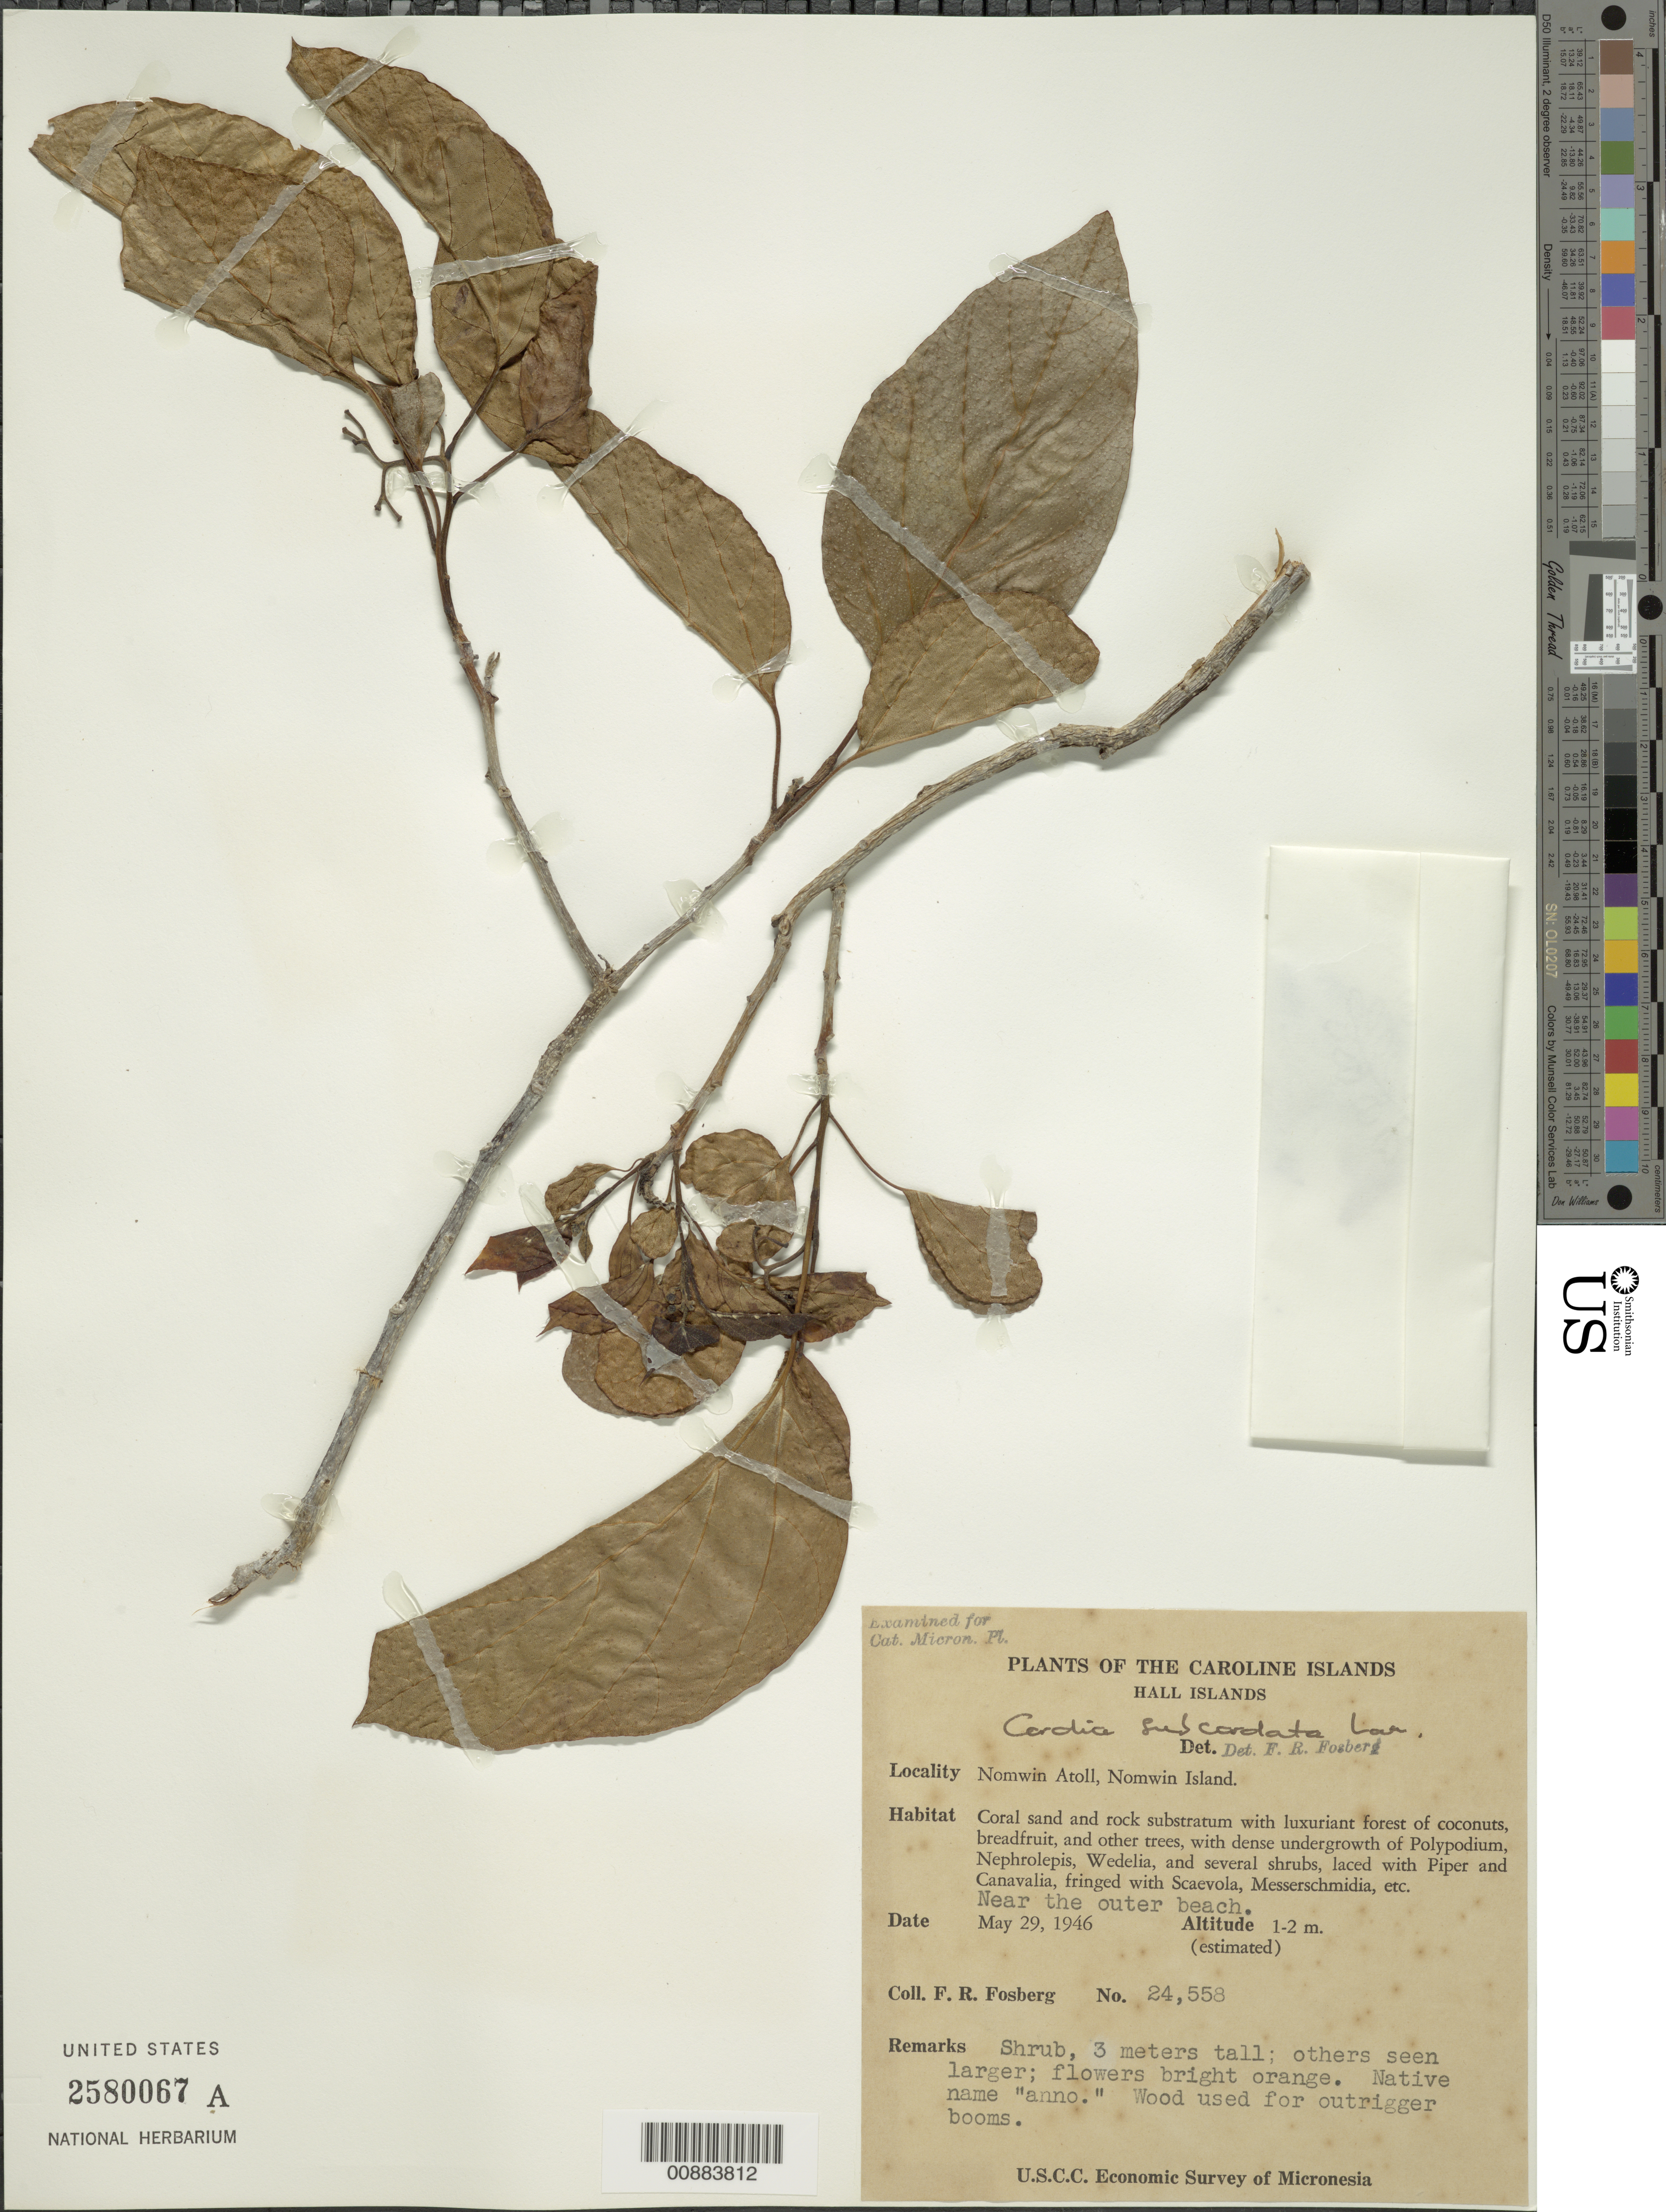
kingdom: Plantae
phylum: Tracheophyta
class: Magnoliopsida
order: Boraginales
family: Cordiaceae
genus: Cordia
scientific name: Cordia subcordata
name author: Lam.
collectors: F. R. Fosberg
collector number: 24558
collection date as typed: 29 Mar 1946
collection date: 1946-03-29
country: Micronesia, Federated States of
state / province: Truk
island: Nomwin Atoll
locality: Nomwin Atoll, Nomwin Islet. Near the outer beach. Hall Is.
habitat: Coral sand and rock substratum with luxuriant forest of coconuts, breadfruit, and other trees, (continued in Remarks)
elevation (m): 1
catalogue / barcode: US 2580067